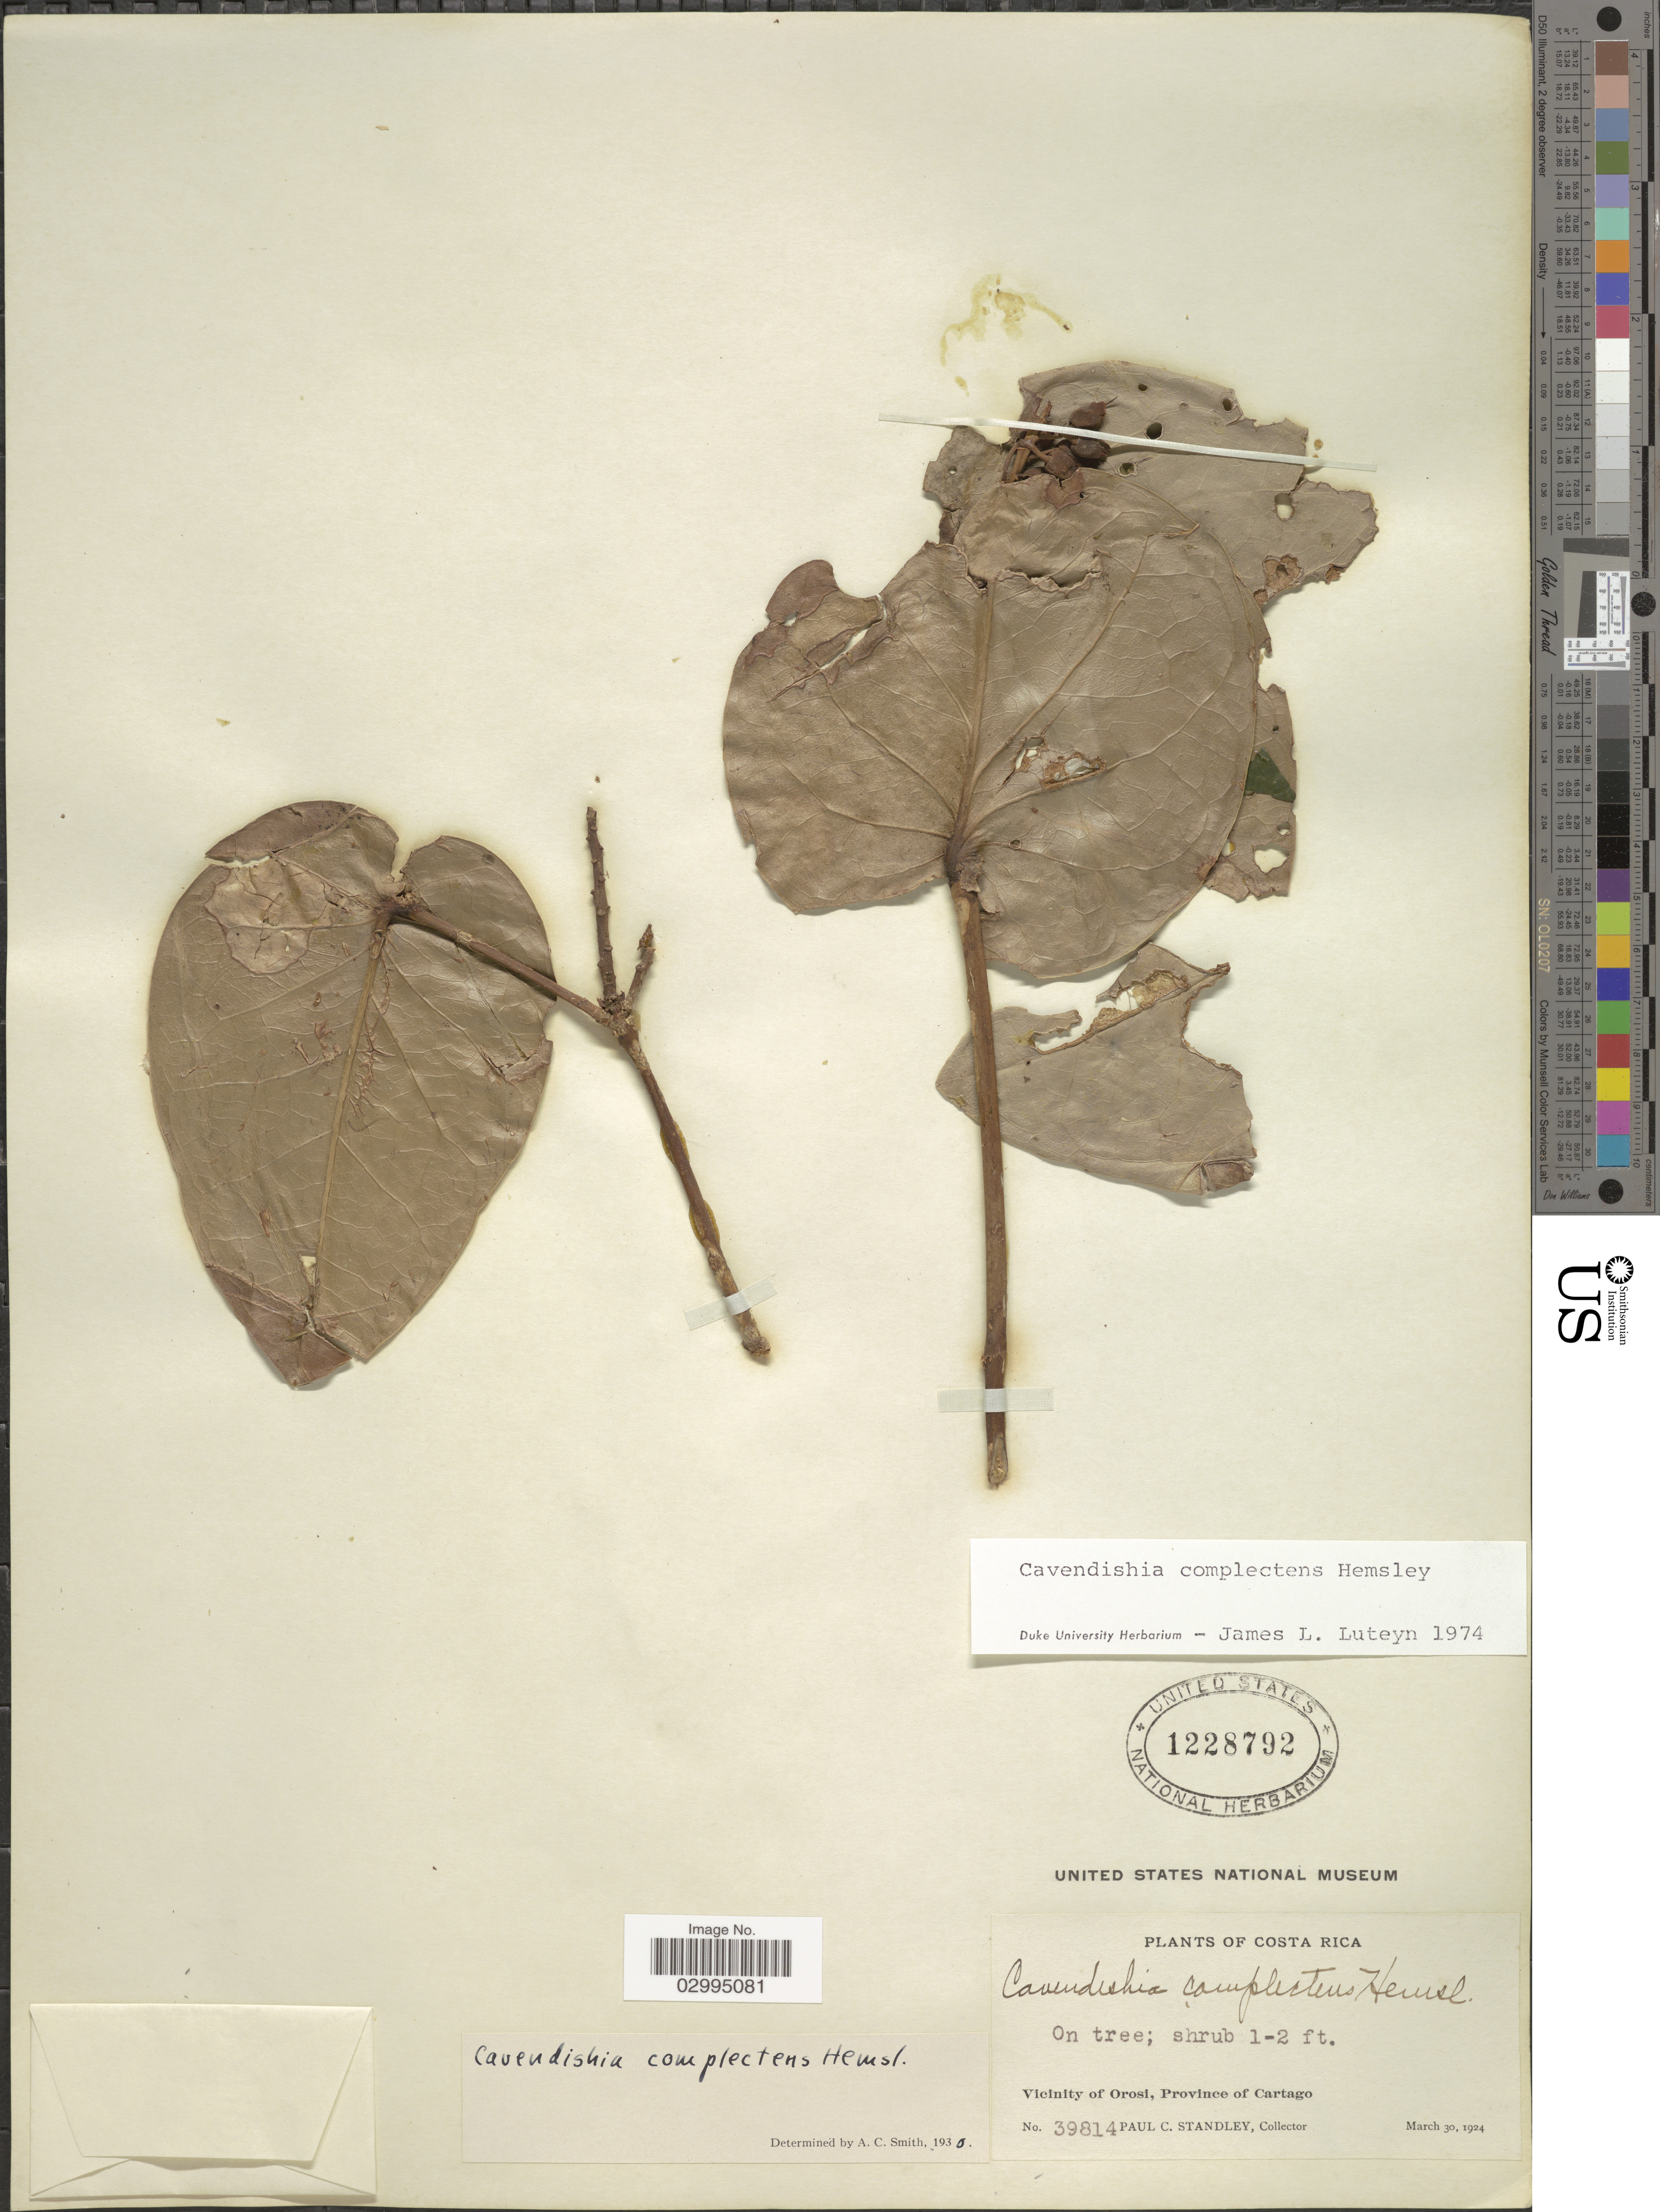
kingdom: Plantae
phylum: Tracheophyta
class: Magnoliopsida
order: Ericales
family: Ericaceae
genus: Cavendishia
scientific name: Cavendishia complectens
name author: Hemsl.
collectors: P. C. Standley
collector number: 39814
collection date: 1924-03-30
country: Costa Rica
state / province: Cartago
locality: Vicinity of Orosi, Province of Cartago.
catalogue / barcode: US 1228792